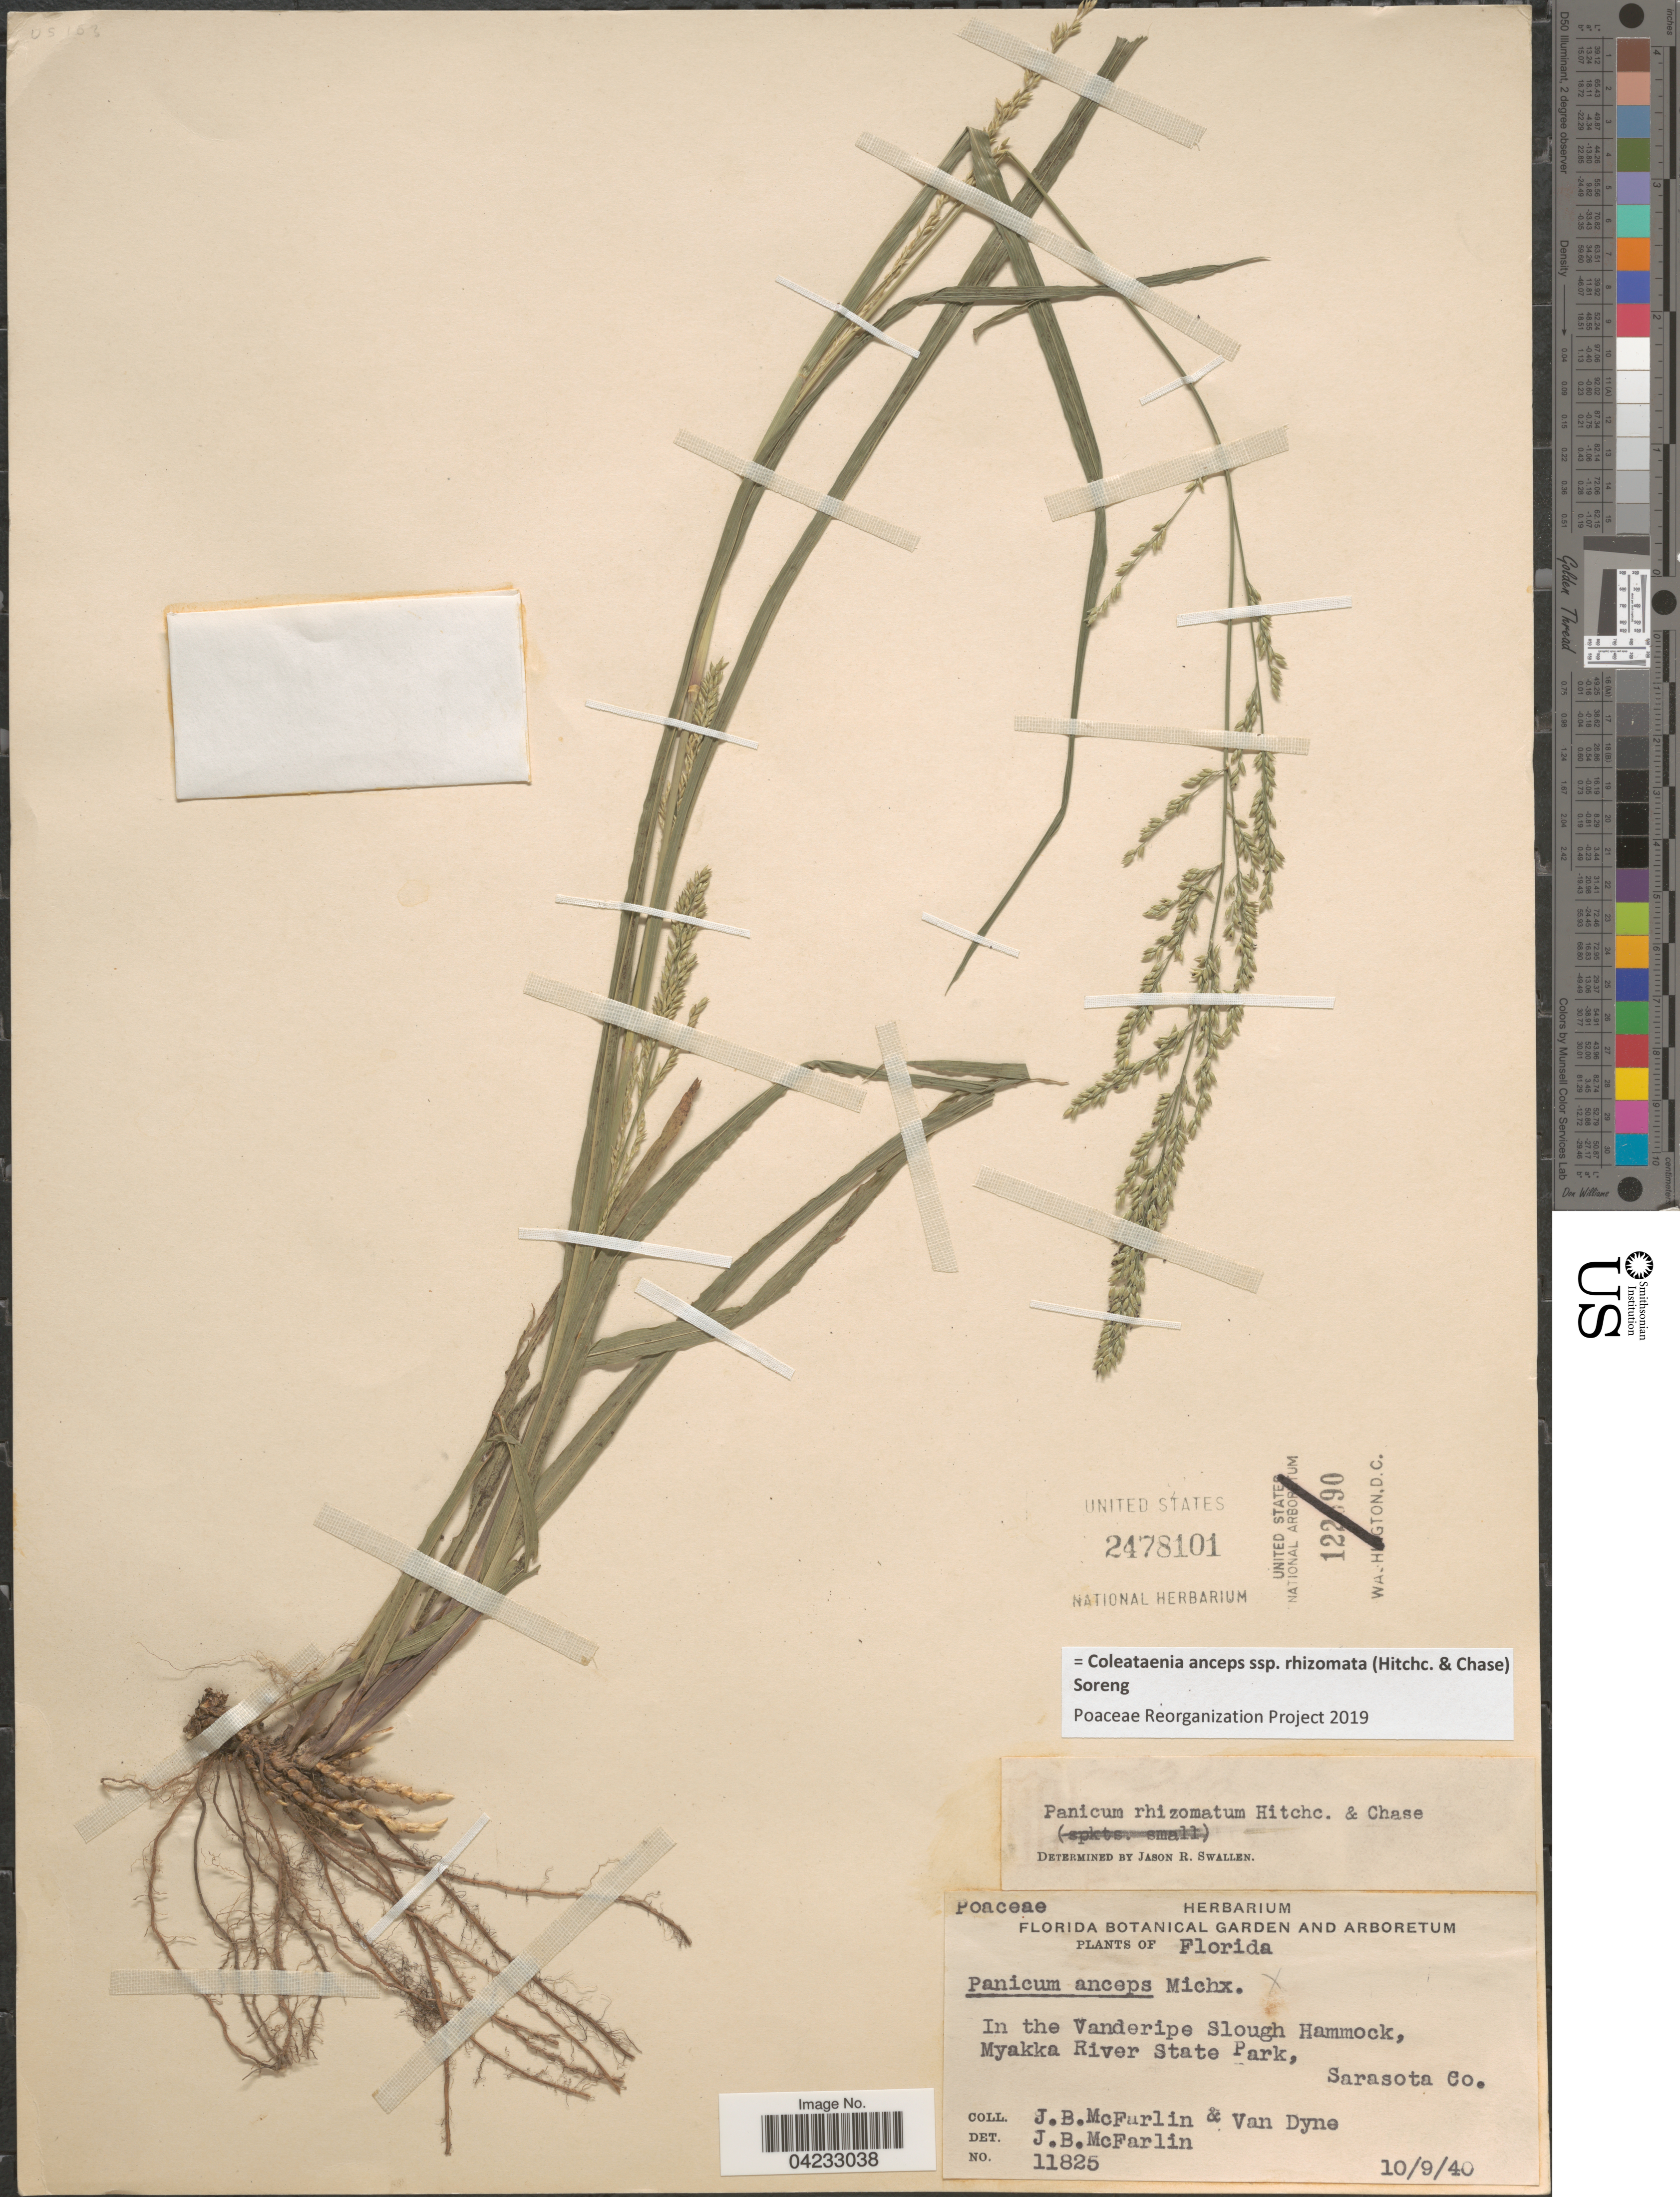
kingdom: Plantae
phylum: Tracheophyta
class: Liliopsida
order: Poales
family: Poaceae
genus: Coleataenia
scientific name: Coleataenia anceps subsp. rhizomata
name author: (Hitchc. & Chase) Soreng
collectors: J. McFarlin & Van Dyne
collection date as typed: Transcribed d/m/y: 9/10/40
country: United States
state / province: Florida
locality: In the Vanderipe Slough Hammock, Myakka River State Park, Sarasota Co.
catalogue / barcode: US 2478101